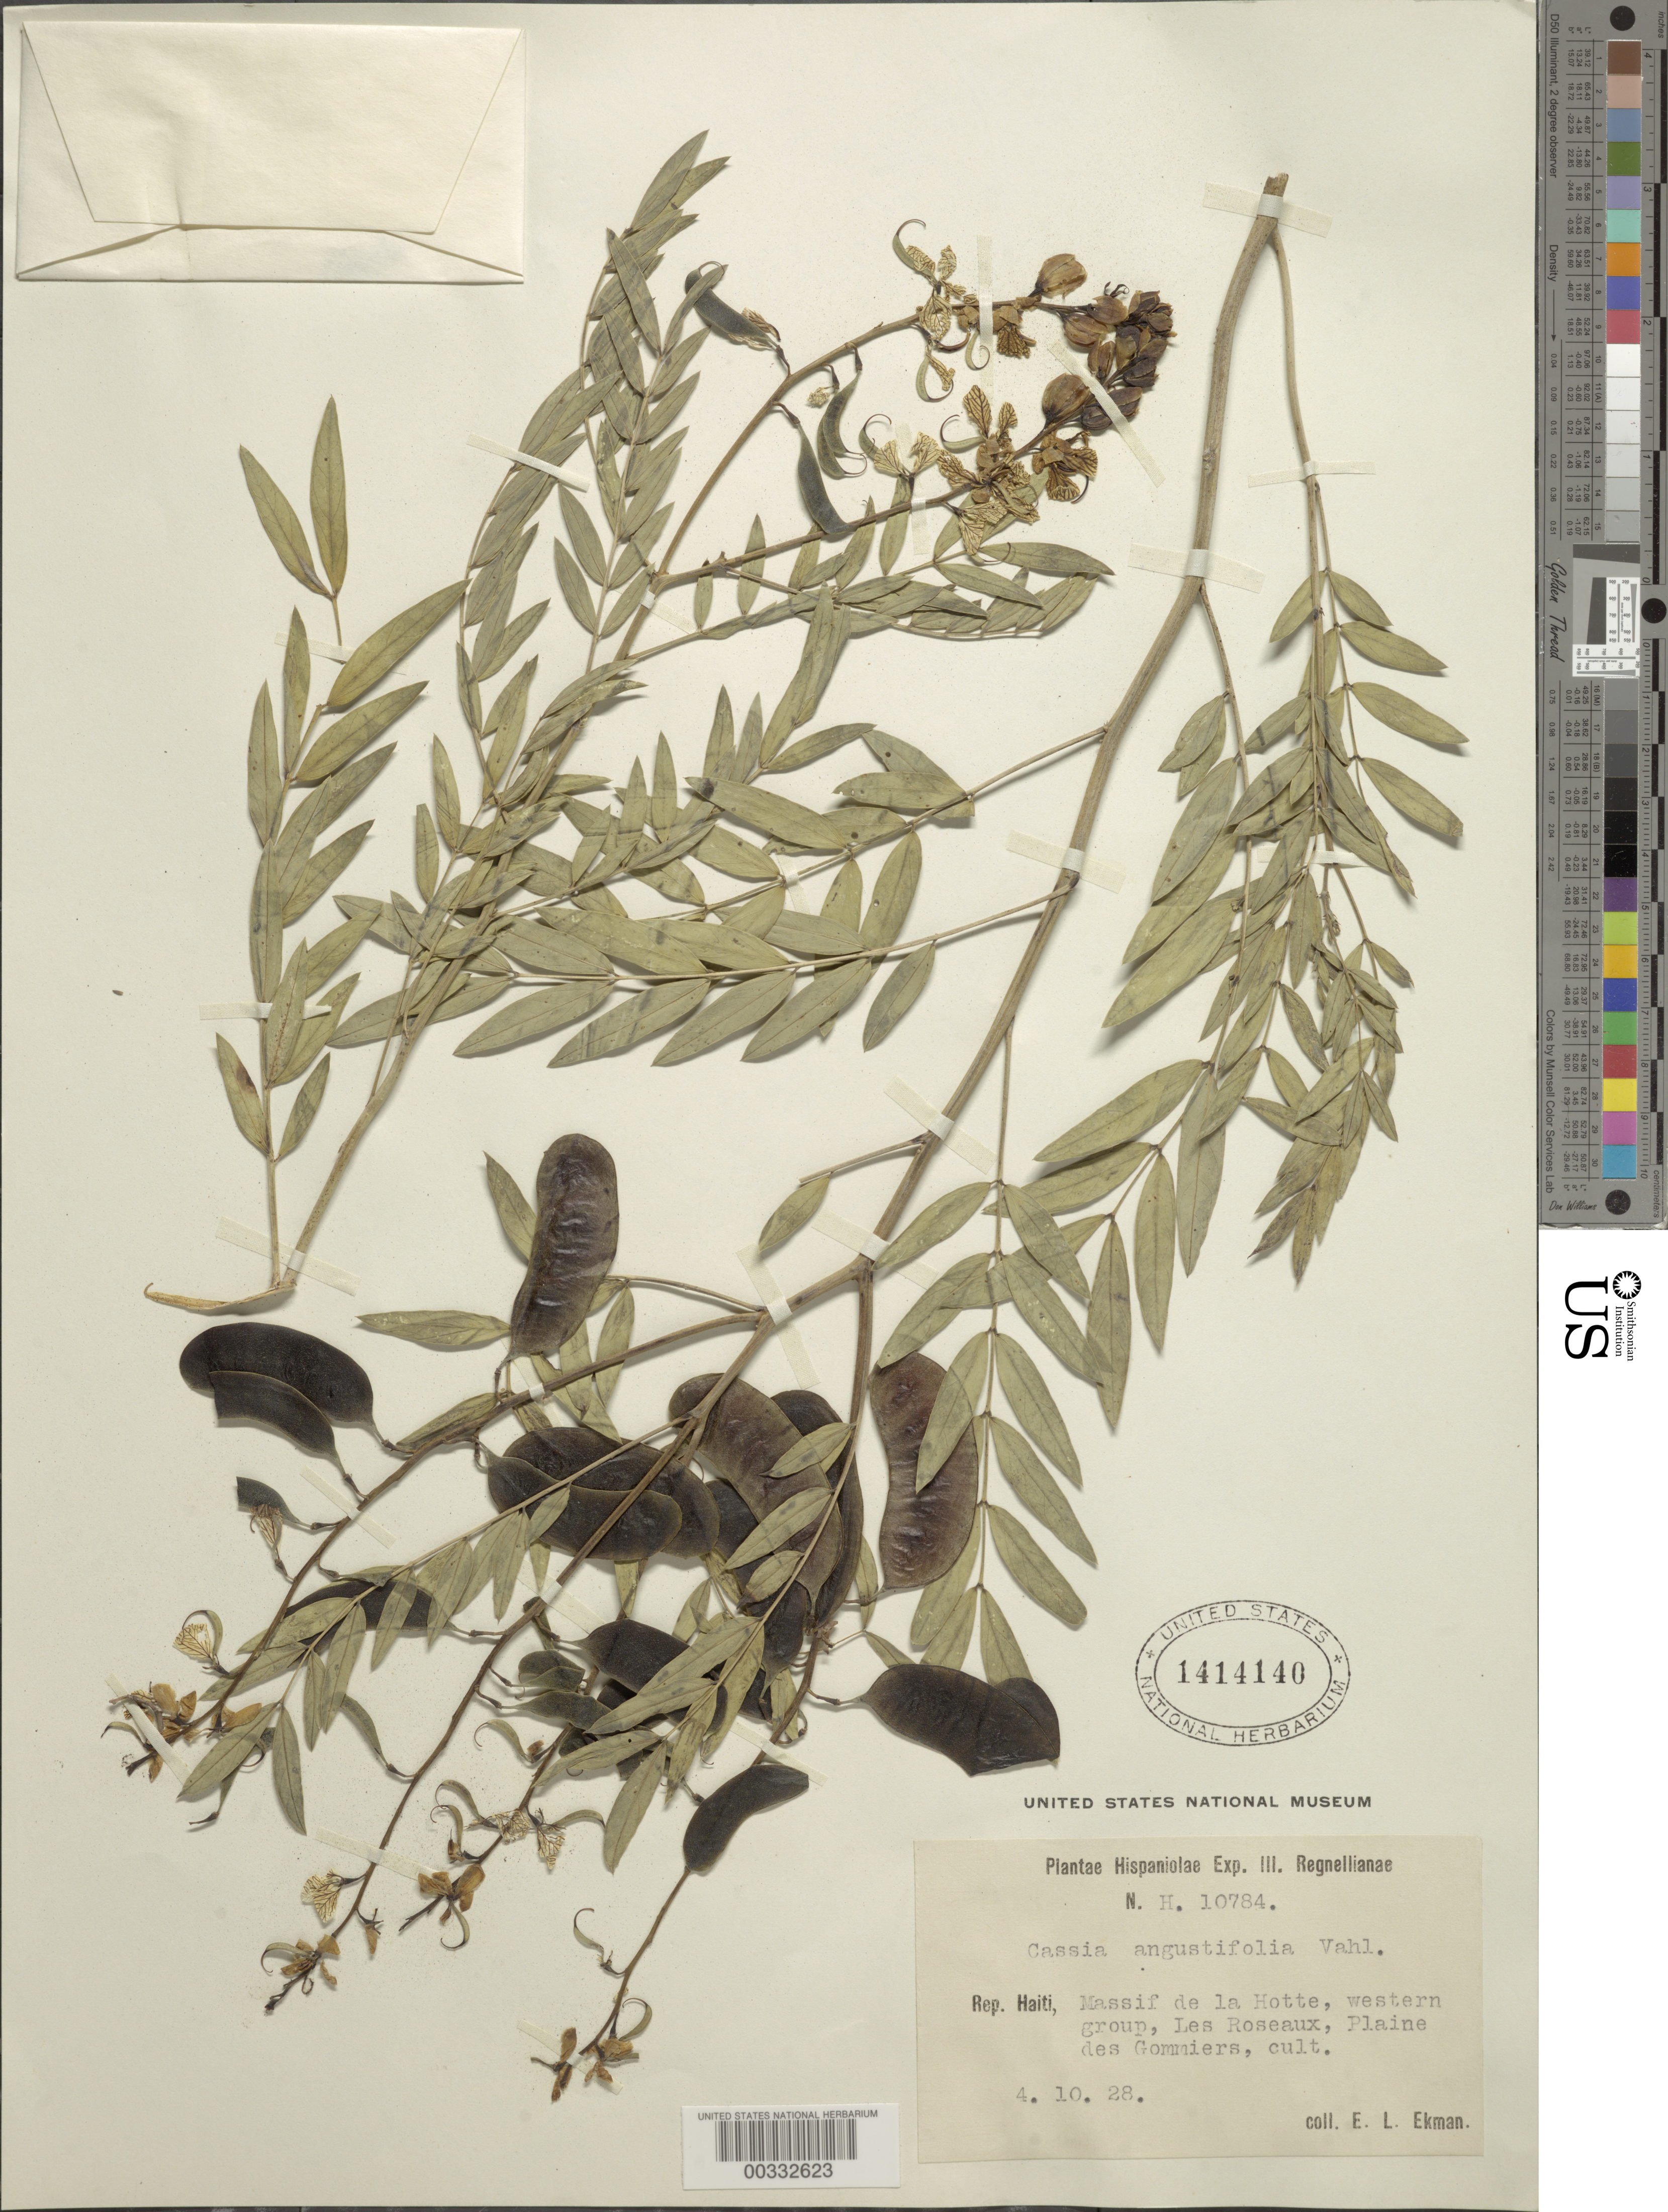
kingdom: Plantae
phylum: Tracheophyta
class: Magnoliopsida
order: Fabales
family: Fabaceae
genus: Senna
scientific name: Senna alexandrina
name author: Mill.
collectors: E. L. Ekman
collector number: N.h.10784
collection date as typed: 04 Oct 1928 or 10 Apr 1928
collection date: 1928-04-10 or 1928-10-04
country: Haiti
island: Hispaniola Island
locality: Massif de la hotte, western group, les roseaux, plaine des gommiers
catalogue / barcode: US 1414140